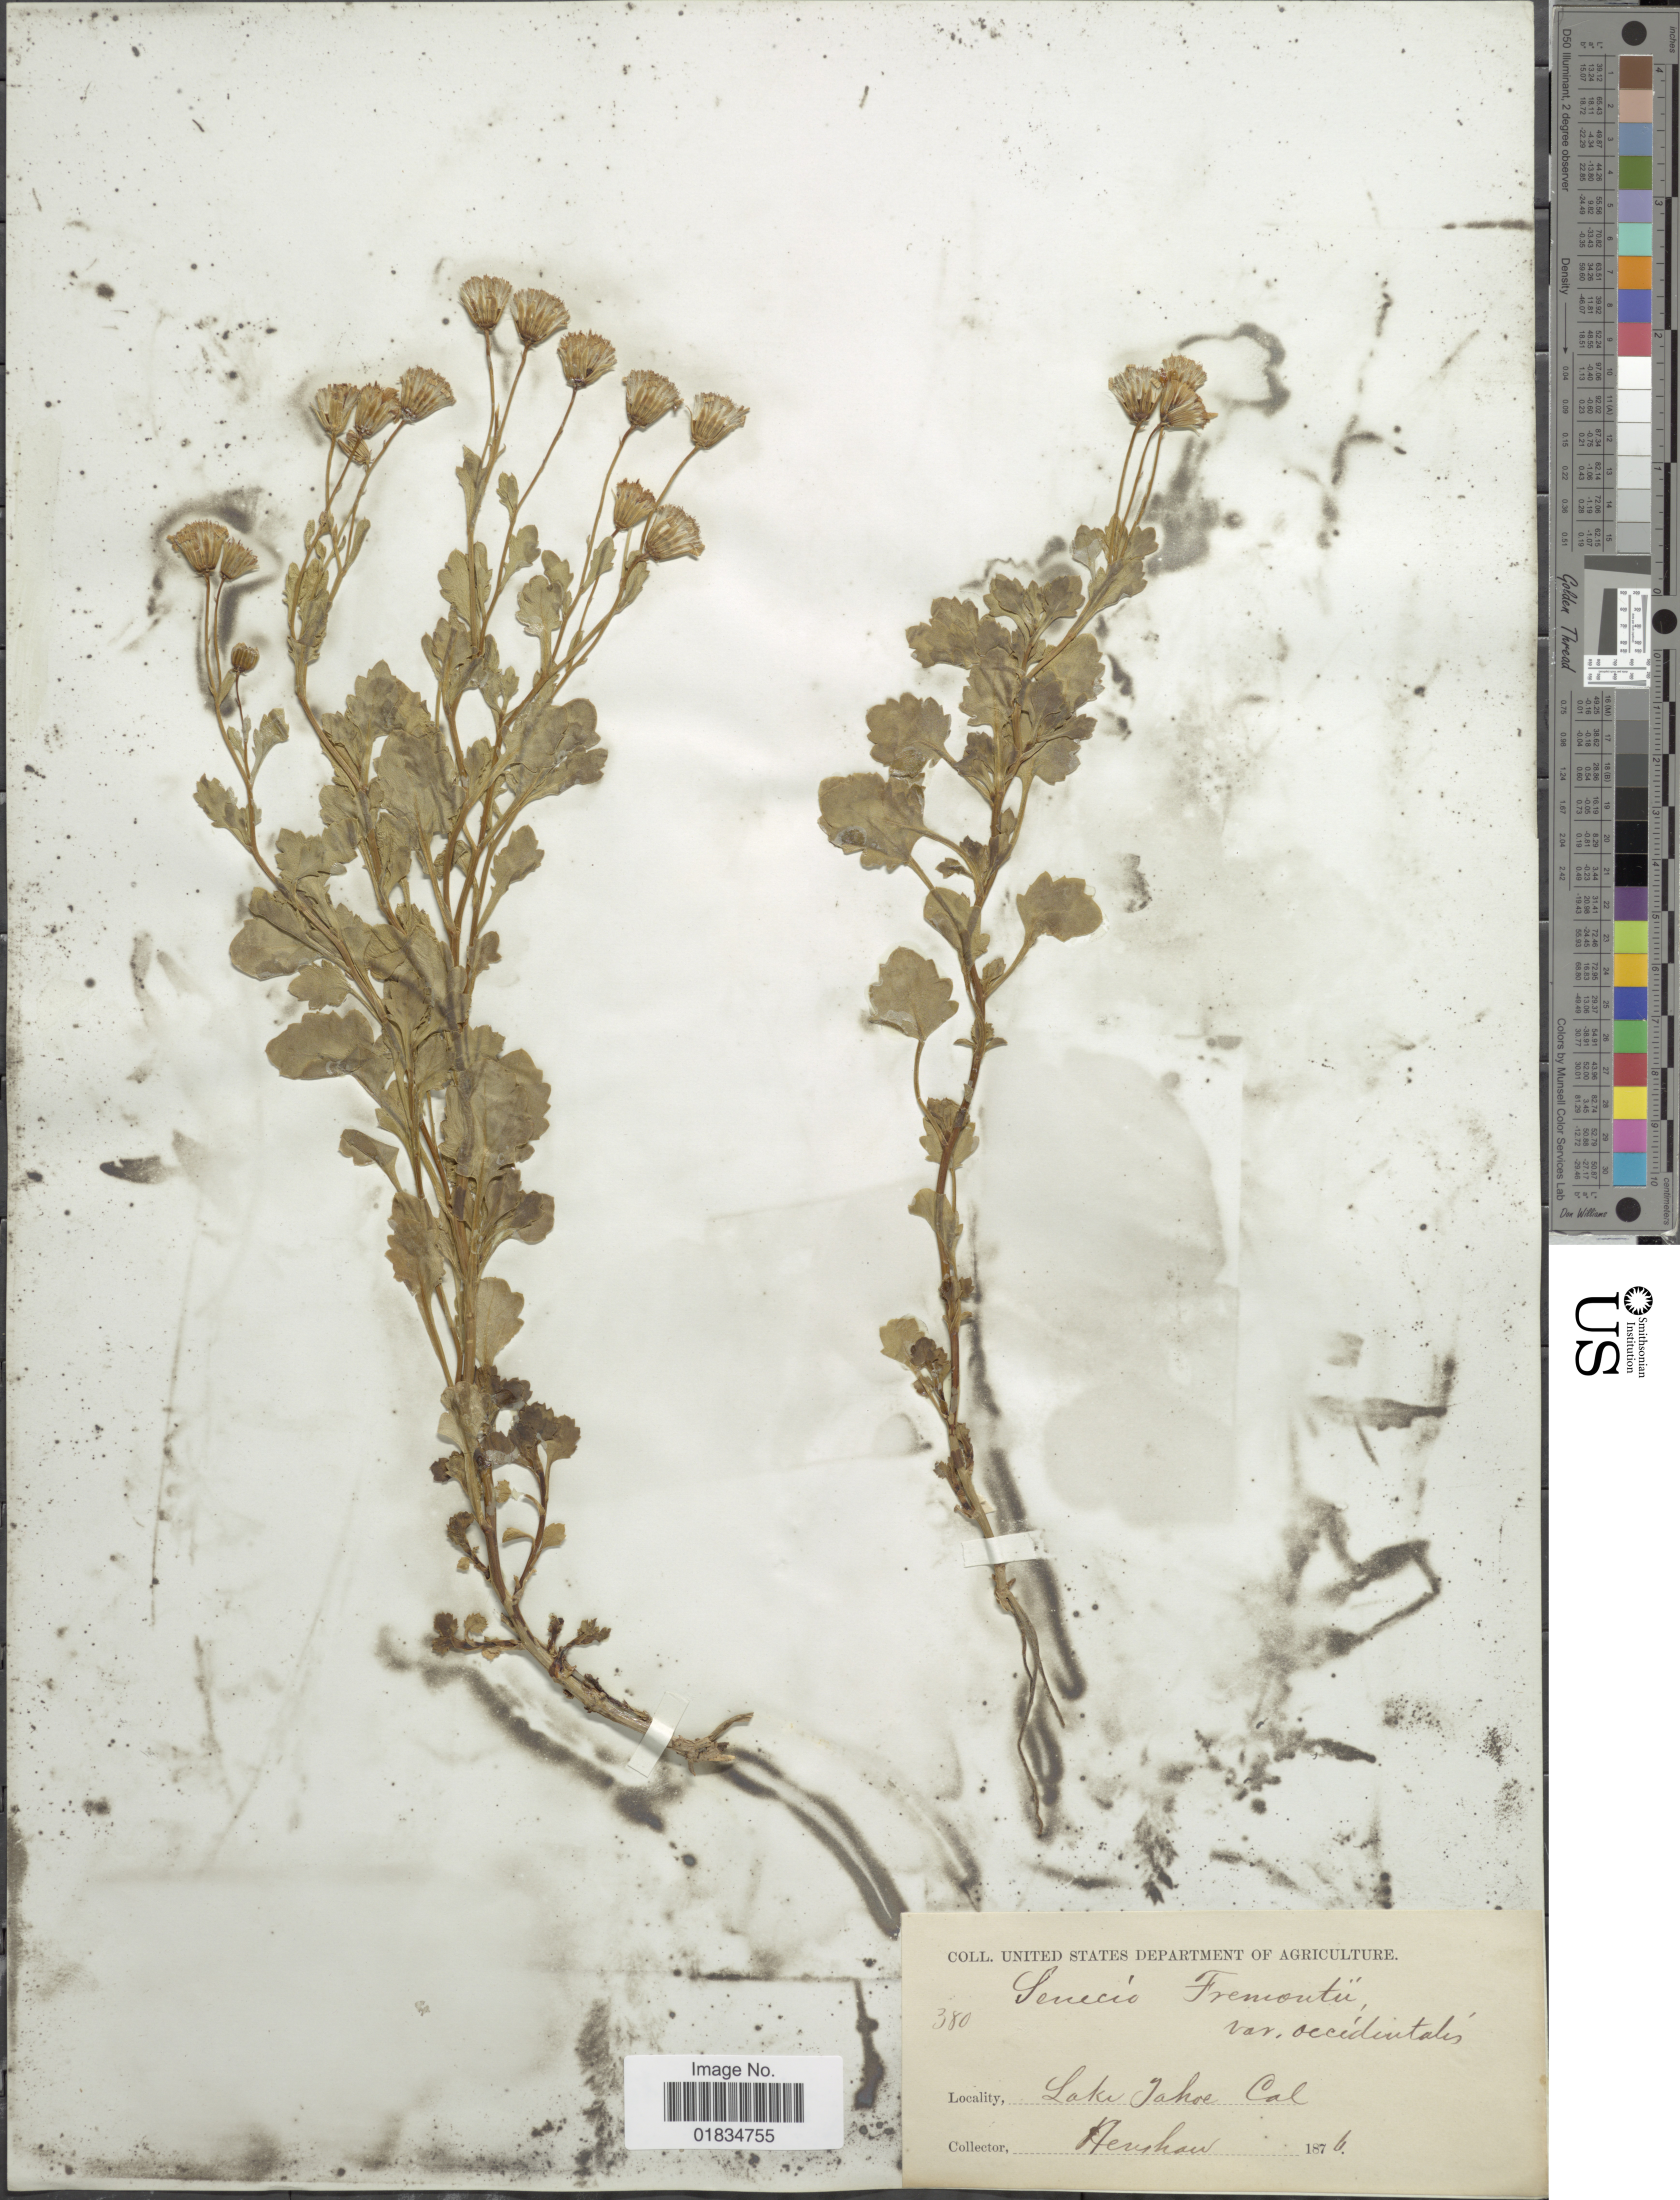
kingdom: Plantae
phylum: Tracheophyta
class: Magnoliopsida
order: Asterales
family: Asteraceae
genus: Senecio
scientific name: Senecio fremontii subsp. occidentalis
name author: (A. Gray) G. W. Douglas & Ruyle-Dougl.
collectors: Henshaw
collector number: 380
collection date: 1876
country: United States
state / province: California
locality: Lake Tahoe